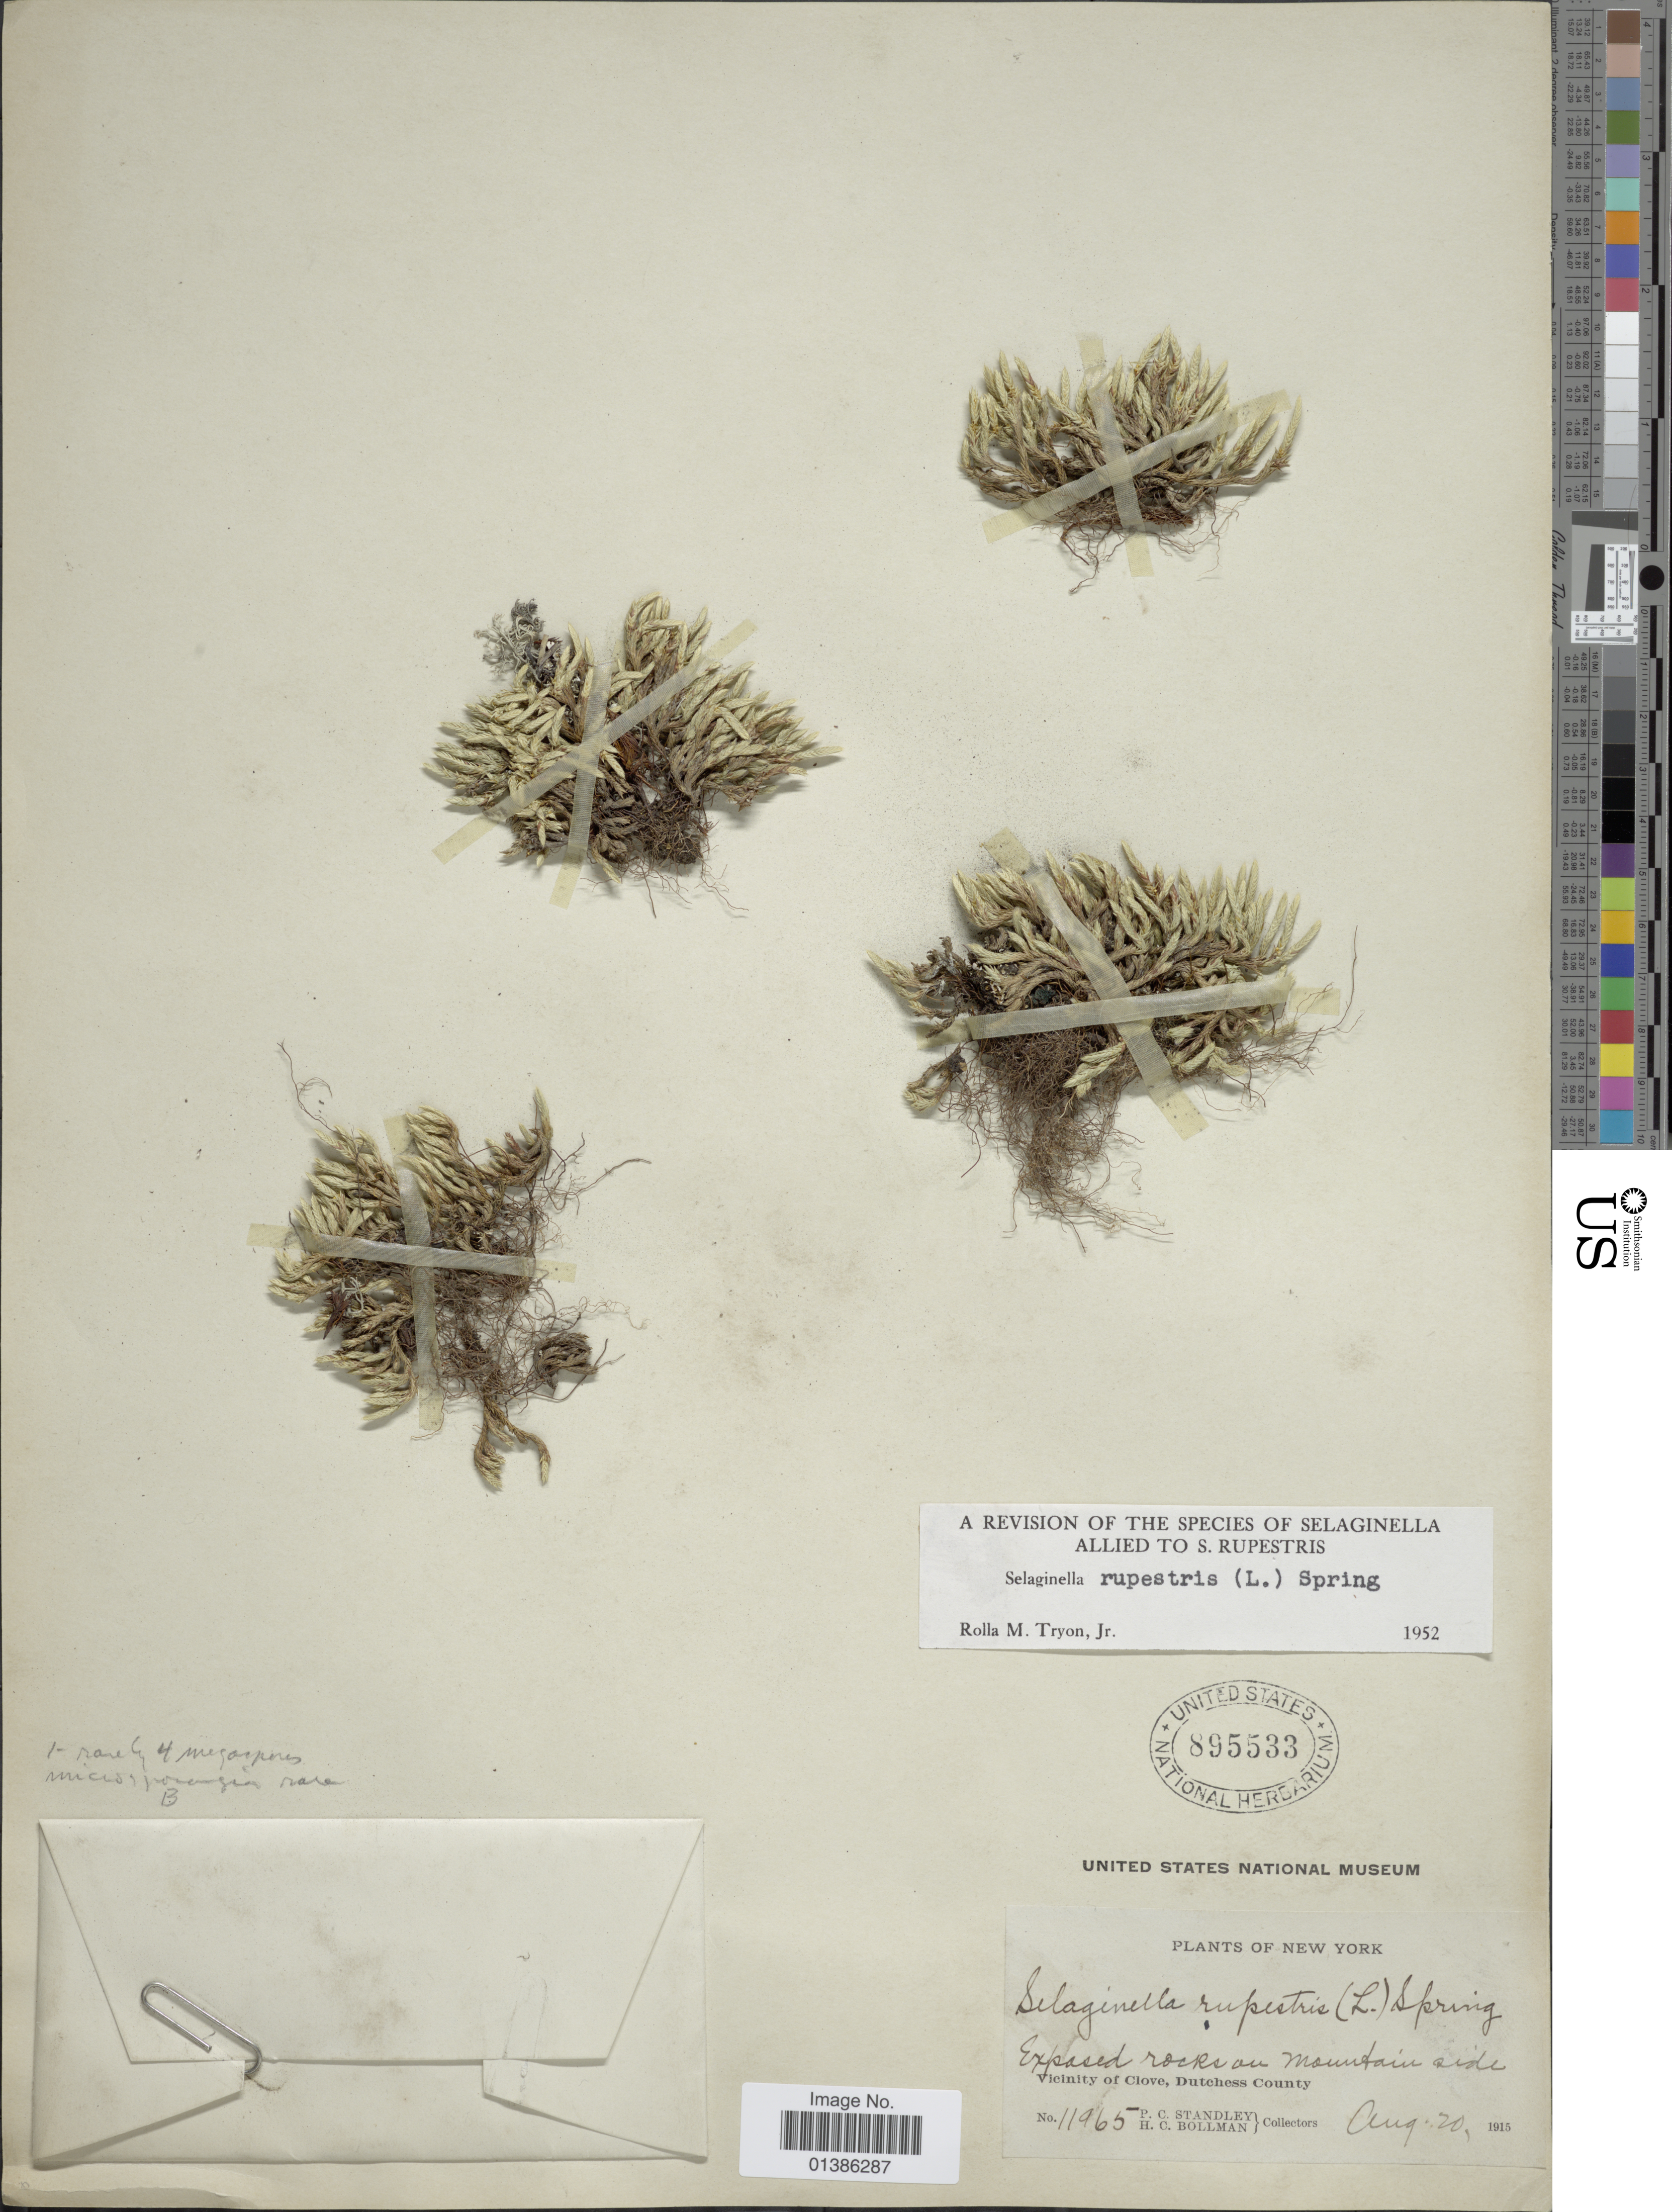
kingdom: Plantae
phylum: Tracheophyta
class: Lycopodiopsida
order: Selaginellales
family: Selaginellaceae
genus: Selaginella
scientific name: Selaginella rupestris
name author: (L.) Spring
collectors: P. C. Standley & H. C. Bollman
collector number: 11965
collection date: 1915-08-20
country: United States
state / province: New York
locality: Exposed rocks on Mountain side. Vicinity of Clove, Dutchess County.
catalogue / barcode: US 895533